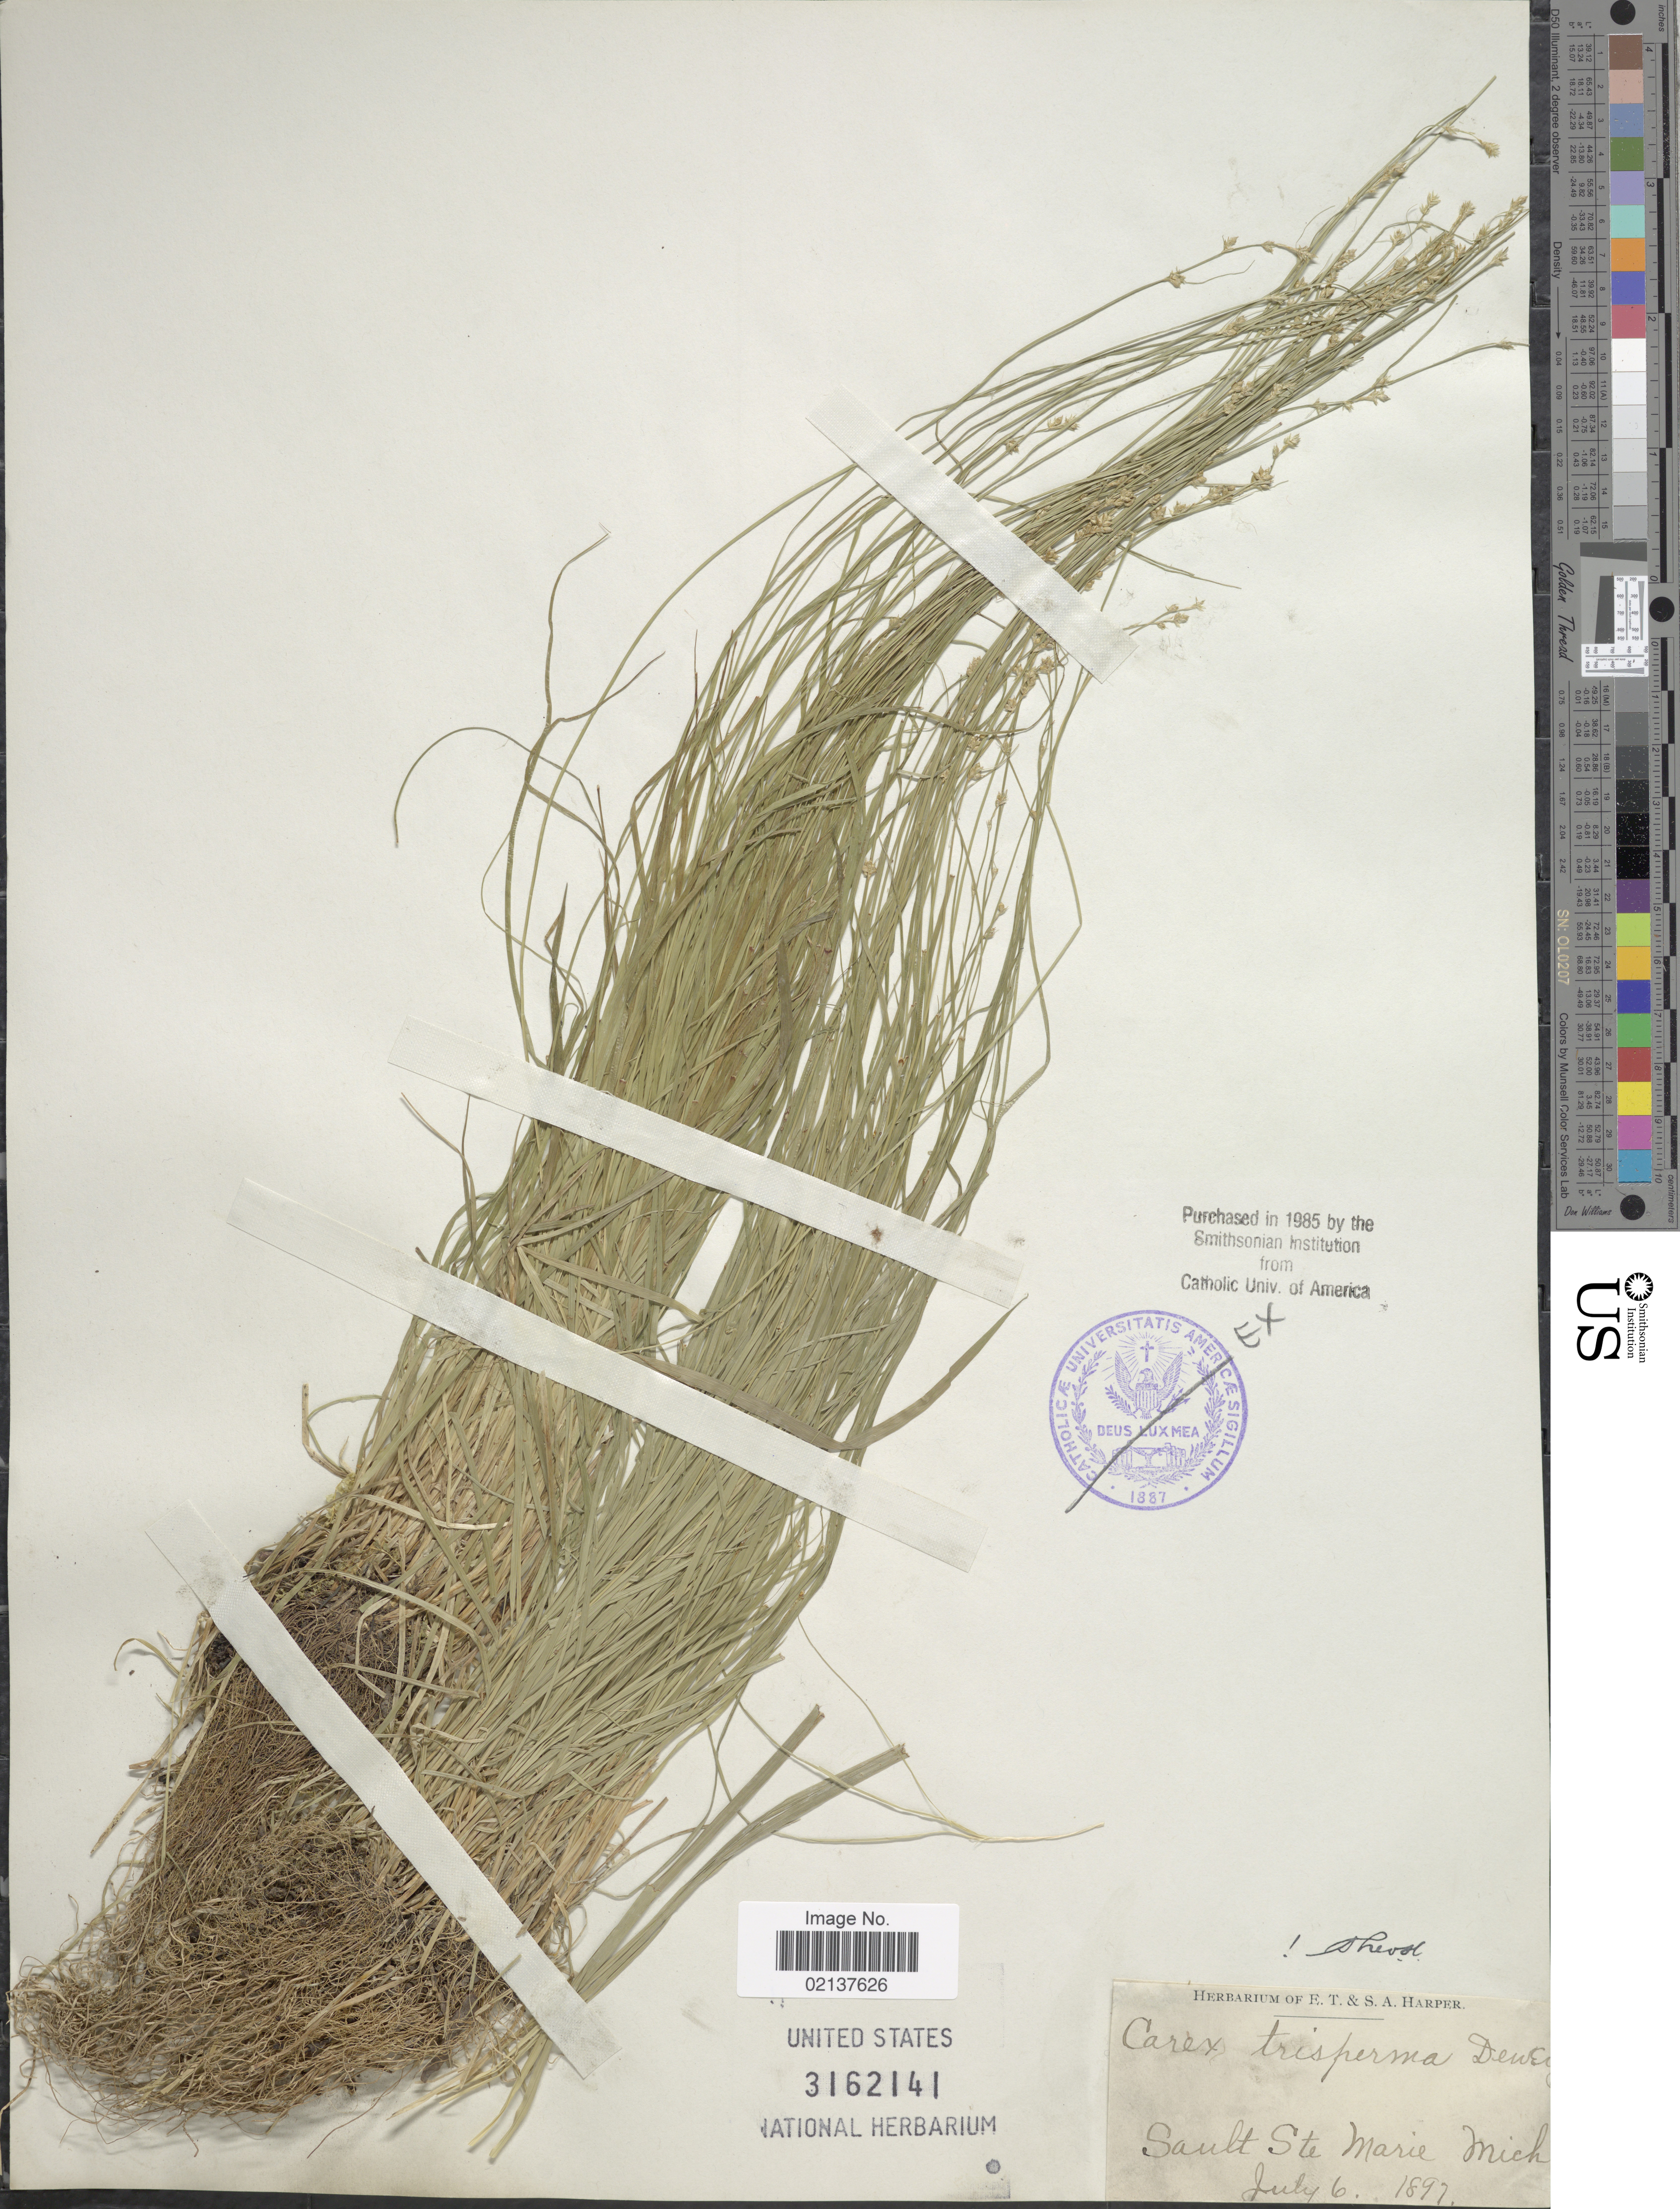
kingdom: Plantae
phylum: Tracheophyta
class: Liliopsida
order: Poales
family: Cyperaceae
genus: Carex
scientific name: Carex trisperma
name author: Dewey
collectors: ex herb. E. T. & S. A. Harper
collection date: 1897-07-06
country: United States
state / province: Michigan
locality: Sault Ste Marie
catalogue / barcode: US 3162141